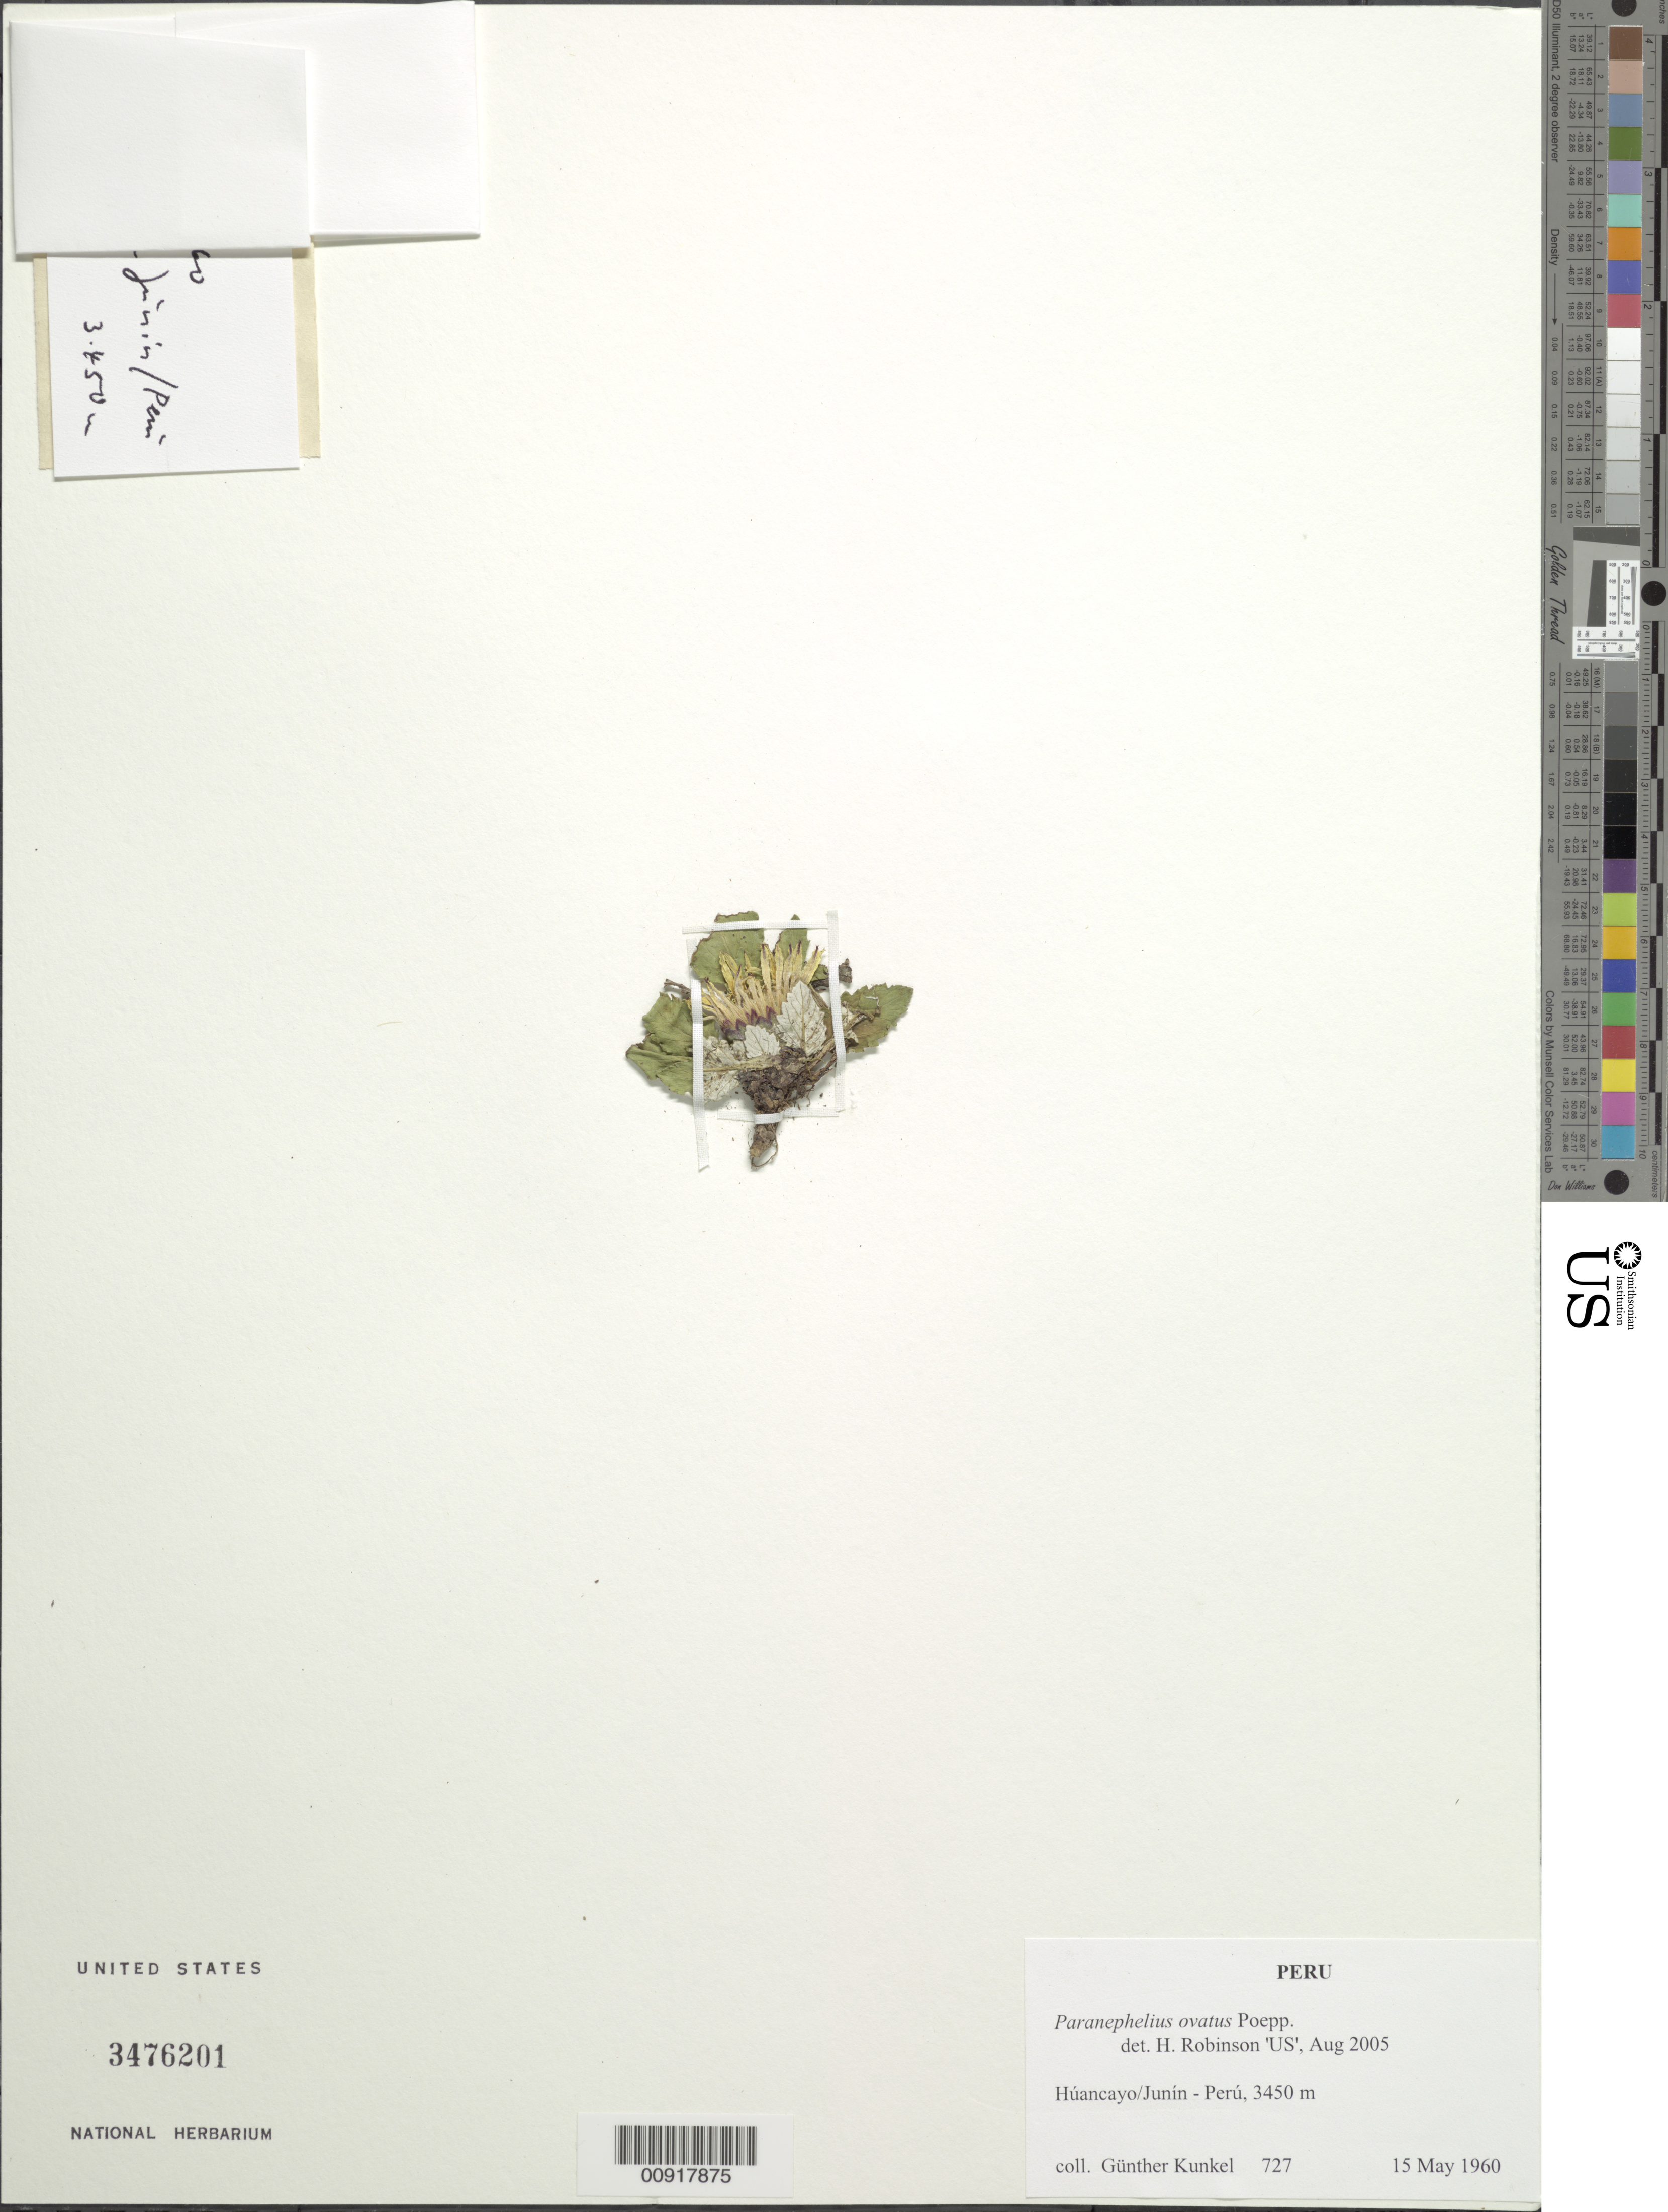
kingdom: Plantae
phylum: Tracheophyta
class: Magnoliopsida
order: Asterales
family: Asteraceae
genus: Paranephelius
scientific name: Paranephelius ovatus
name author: A. Gray ex Wedd.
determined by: Robinson, Harold E., (US)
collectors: G. Kunkel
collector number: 727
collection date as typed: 15 May 1960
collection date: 1960-05-15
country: Peru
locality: Húancayo/Junín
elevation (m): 3450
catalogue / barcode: US 3467201